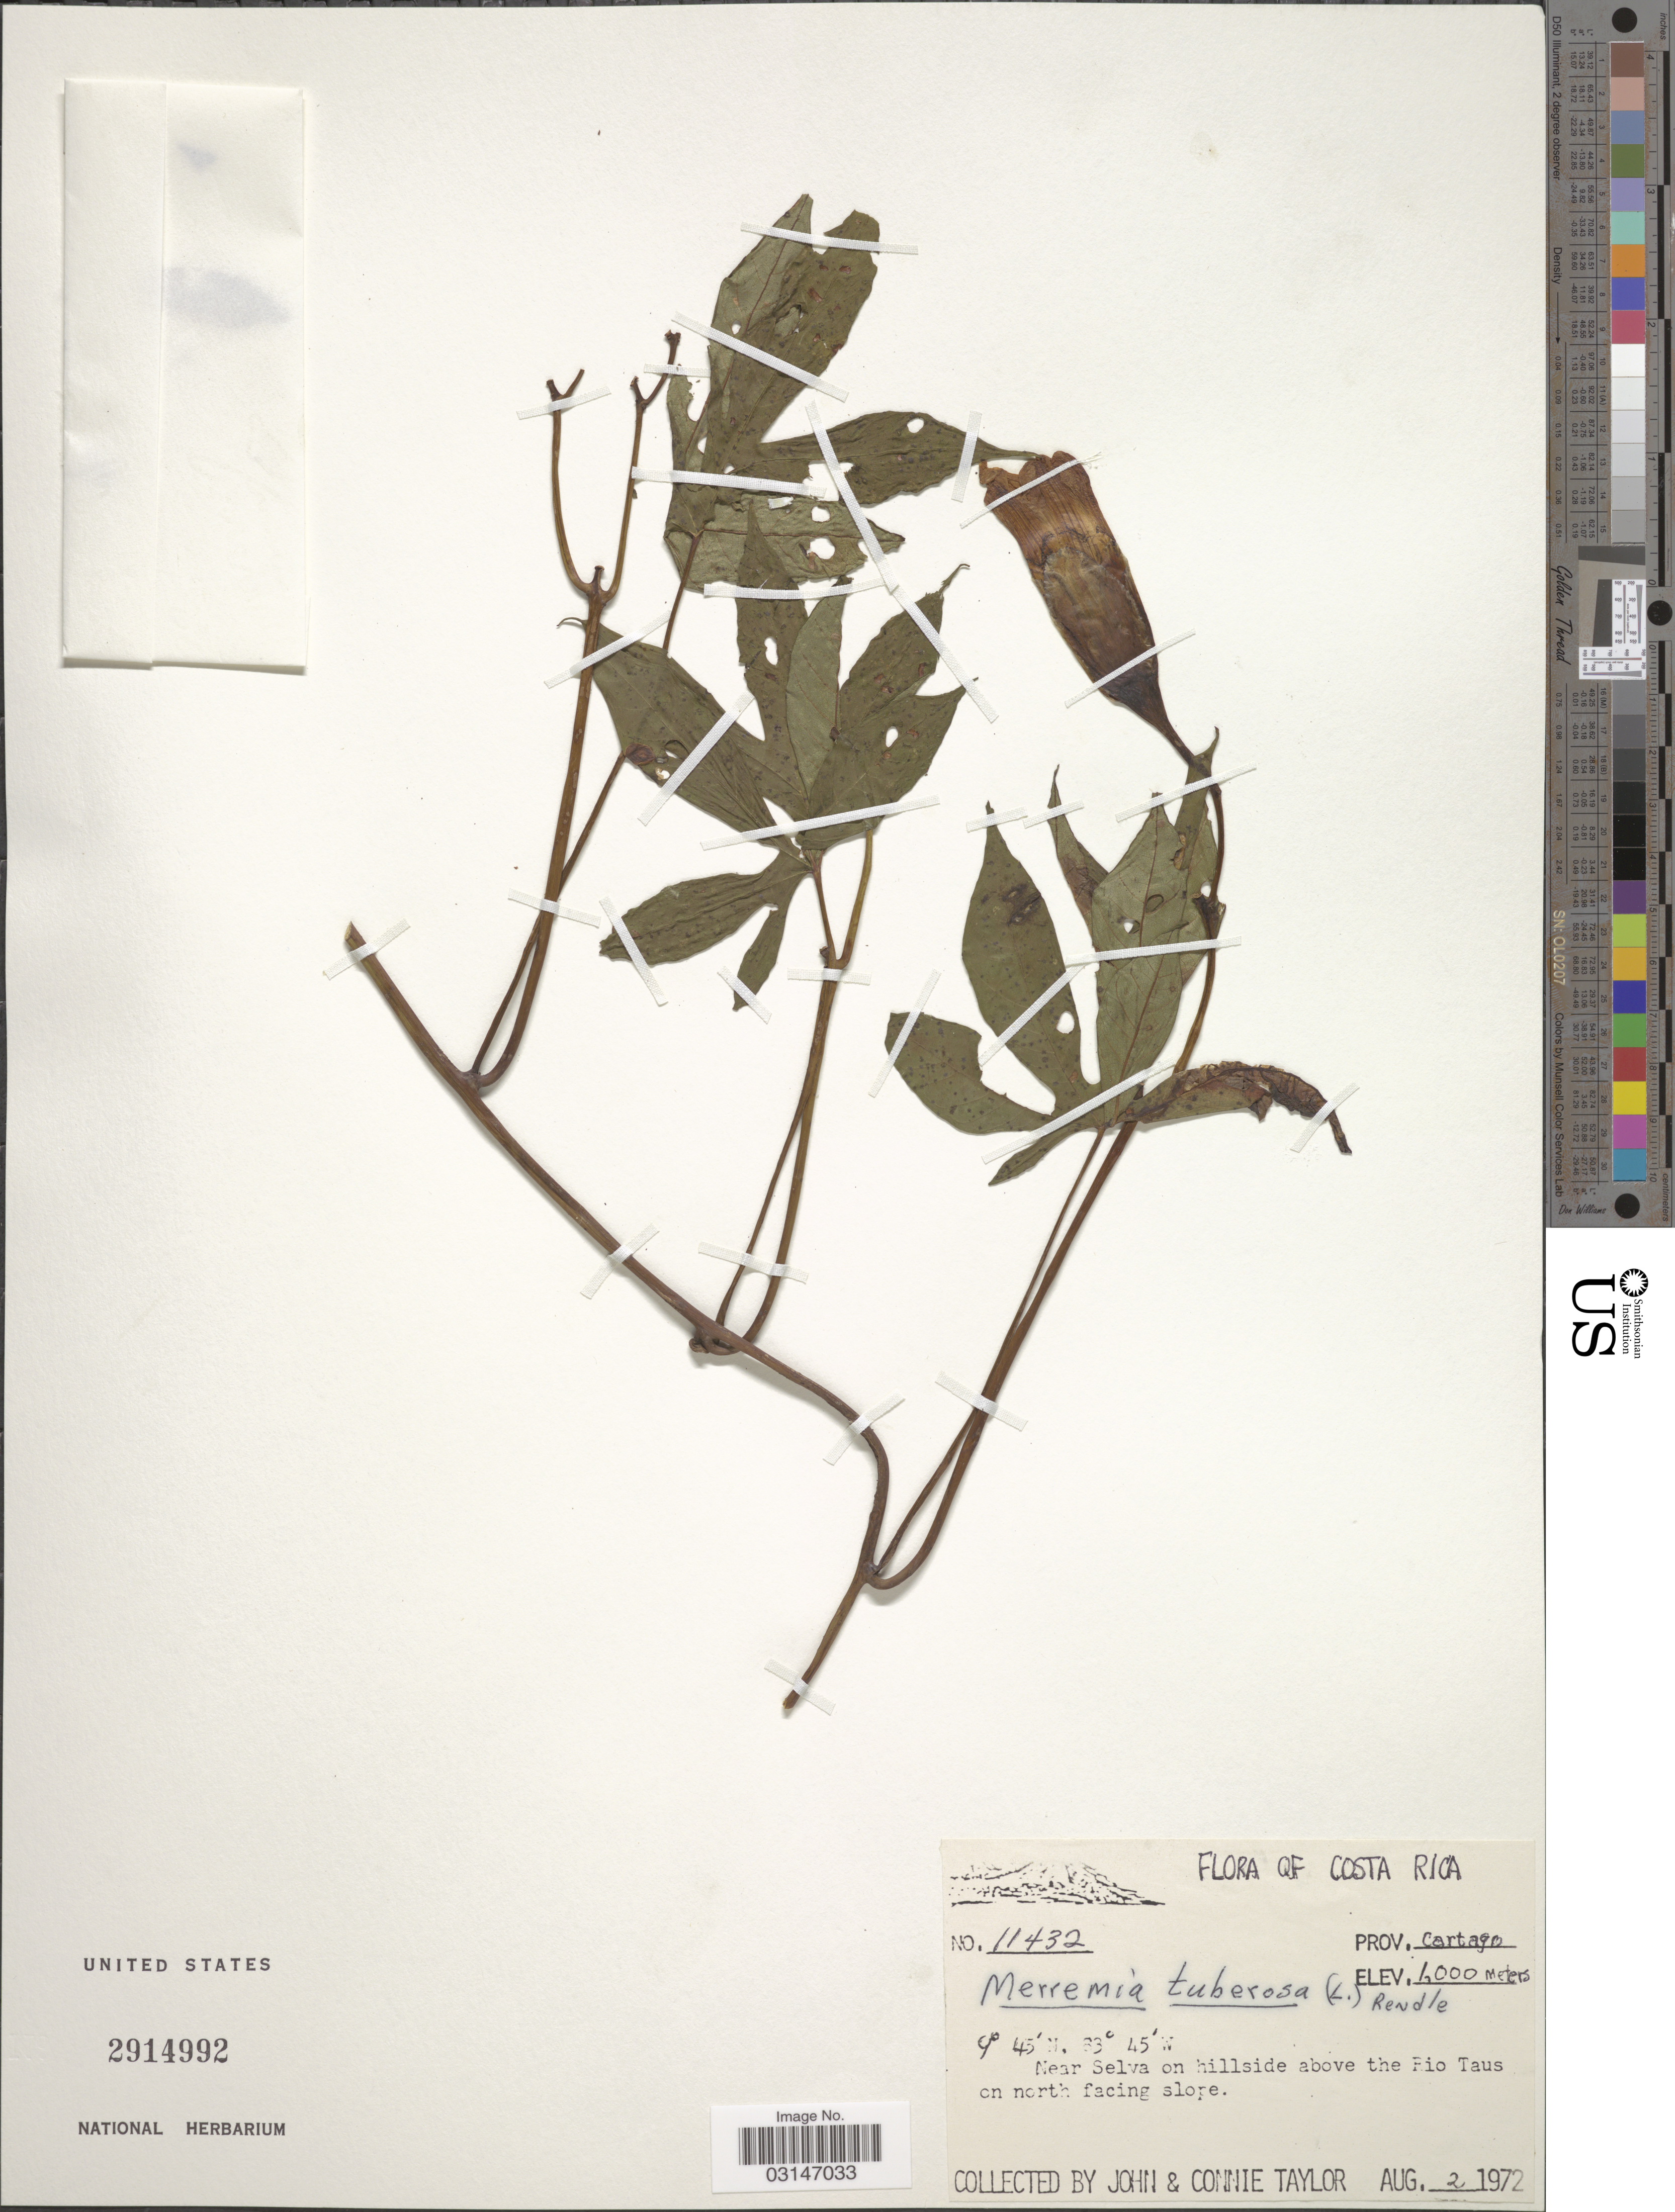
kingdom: Plantae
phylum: Tracheophyta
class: Magnoliopsida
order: Solanales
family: Convolvulaceae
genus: Distimake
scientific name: Distimake tuberosus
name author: (L.) A. R. Simões & Staples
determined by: Strong, Mark T., (BOT), Smithsonian Institution - National Museum of Natural History (UNITED STATES)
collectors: J. Taylor & C. Taylor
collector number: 11432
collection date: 1972-08-02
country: Costa Rica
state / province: Cartago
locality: Prov. Cartago, Near Selva on hillside above the Rio Taus on north facing slope.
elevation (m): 1000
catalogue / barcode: US 2914992